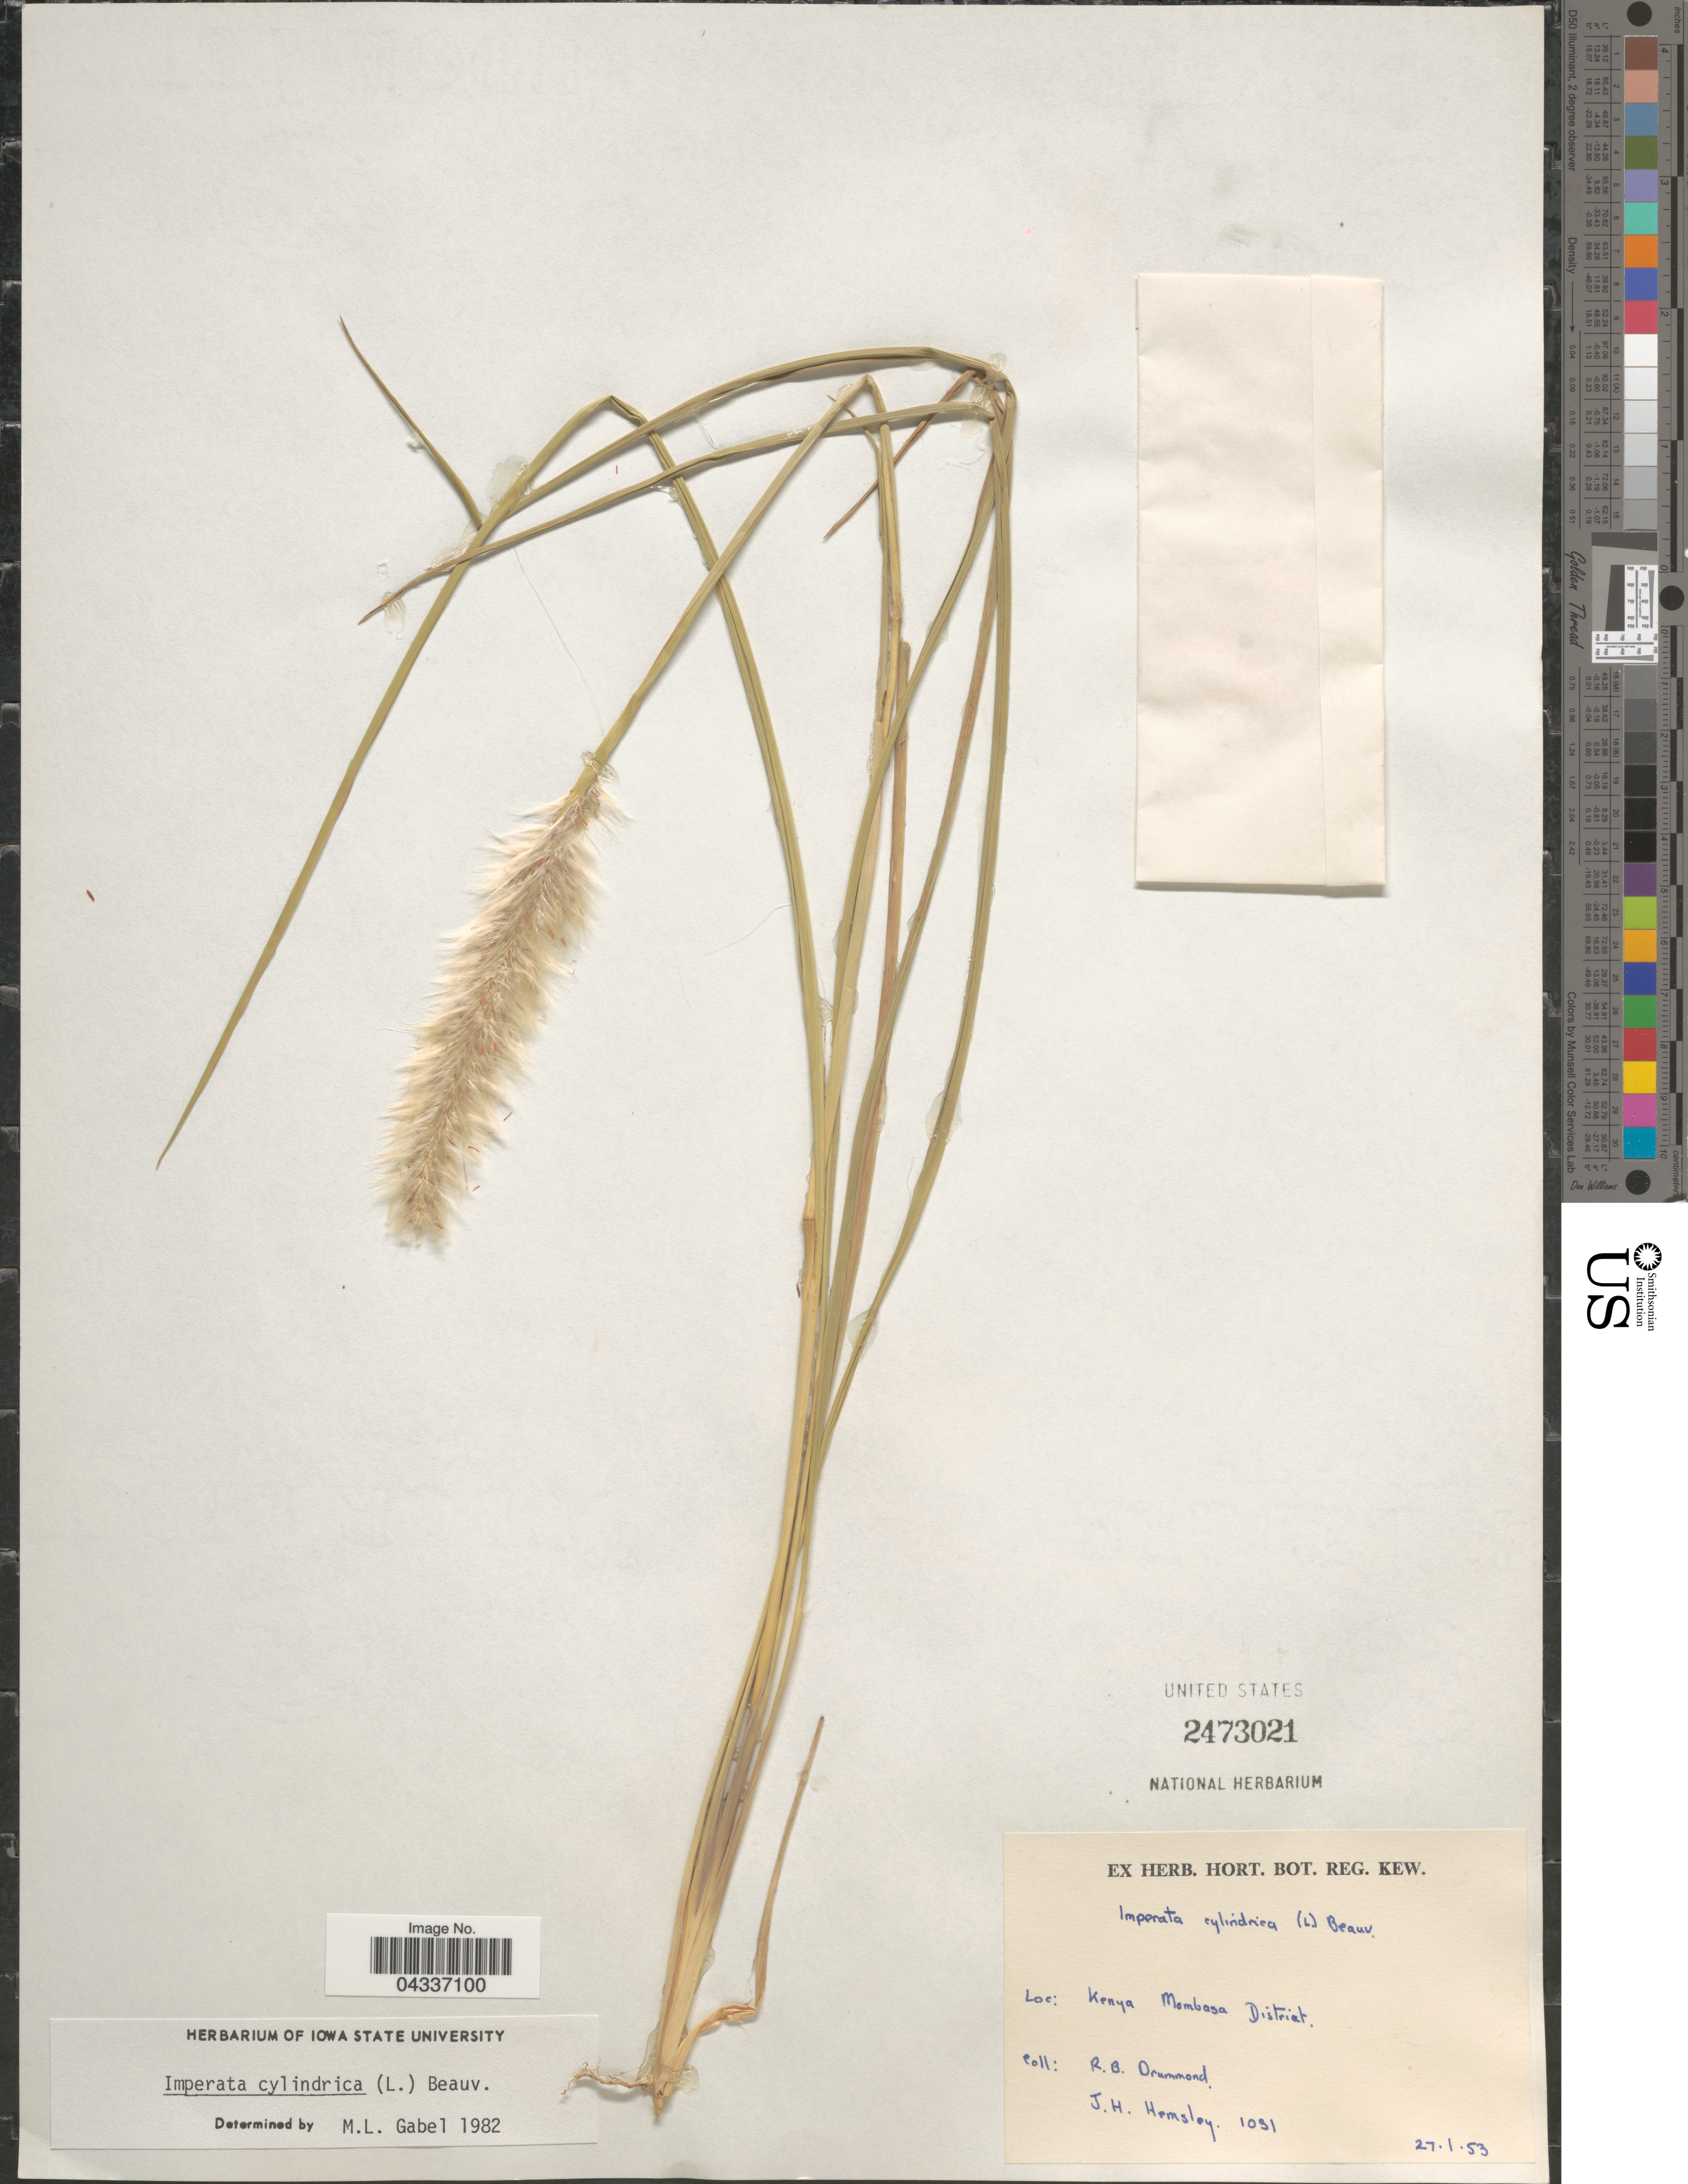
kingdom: Plantae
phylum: Tracheophyta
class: Liliopsida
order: Poales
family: Poaceae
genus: Imperata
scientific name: Imperata cylindrica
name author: (L.) P. Beauv.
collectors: R. Drummond & J. H. Hemsley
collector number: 1031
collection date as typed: Transcribed d/m/y: 27/1/53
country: Kenya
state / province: Mombasa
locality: Mombasa District.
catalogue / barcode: US 2473021